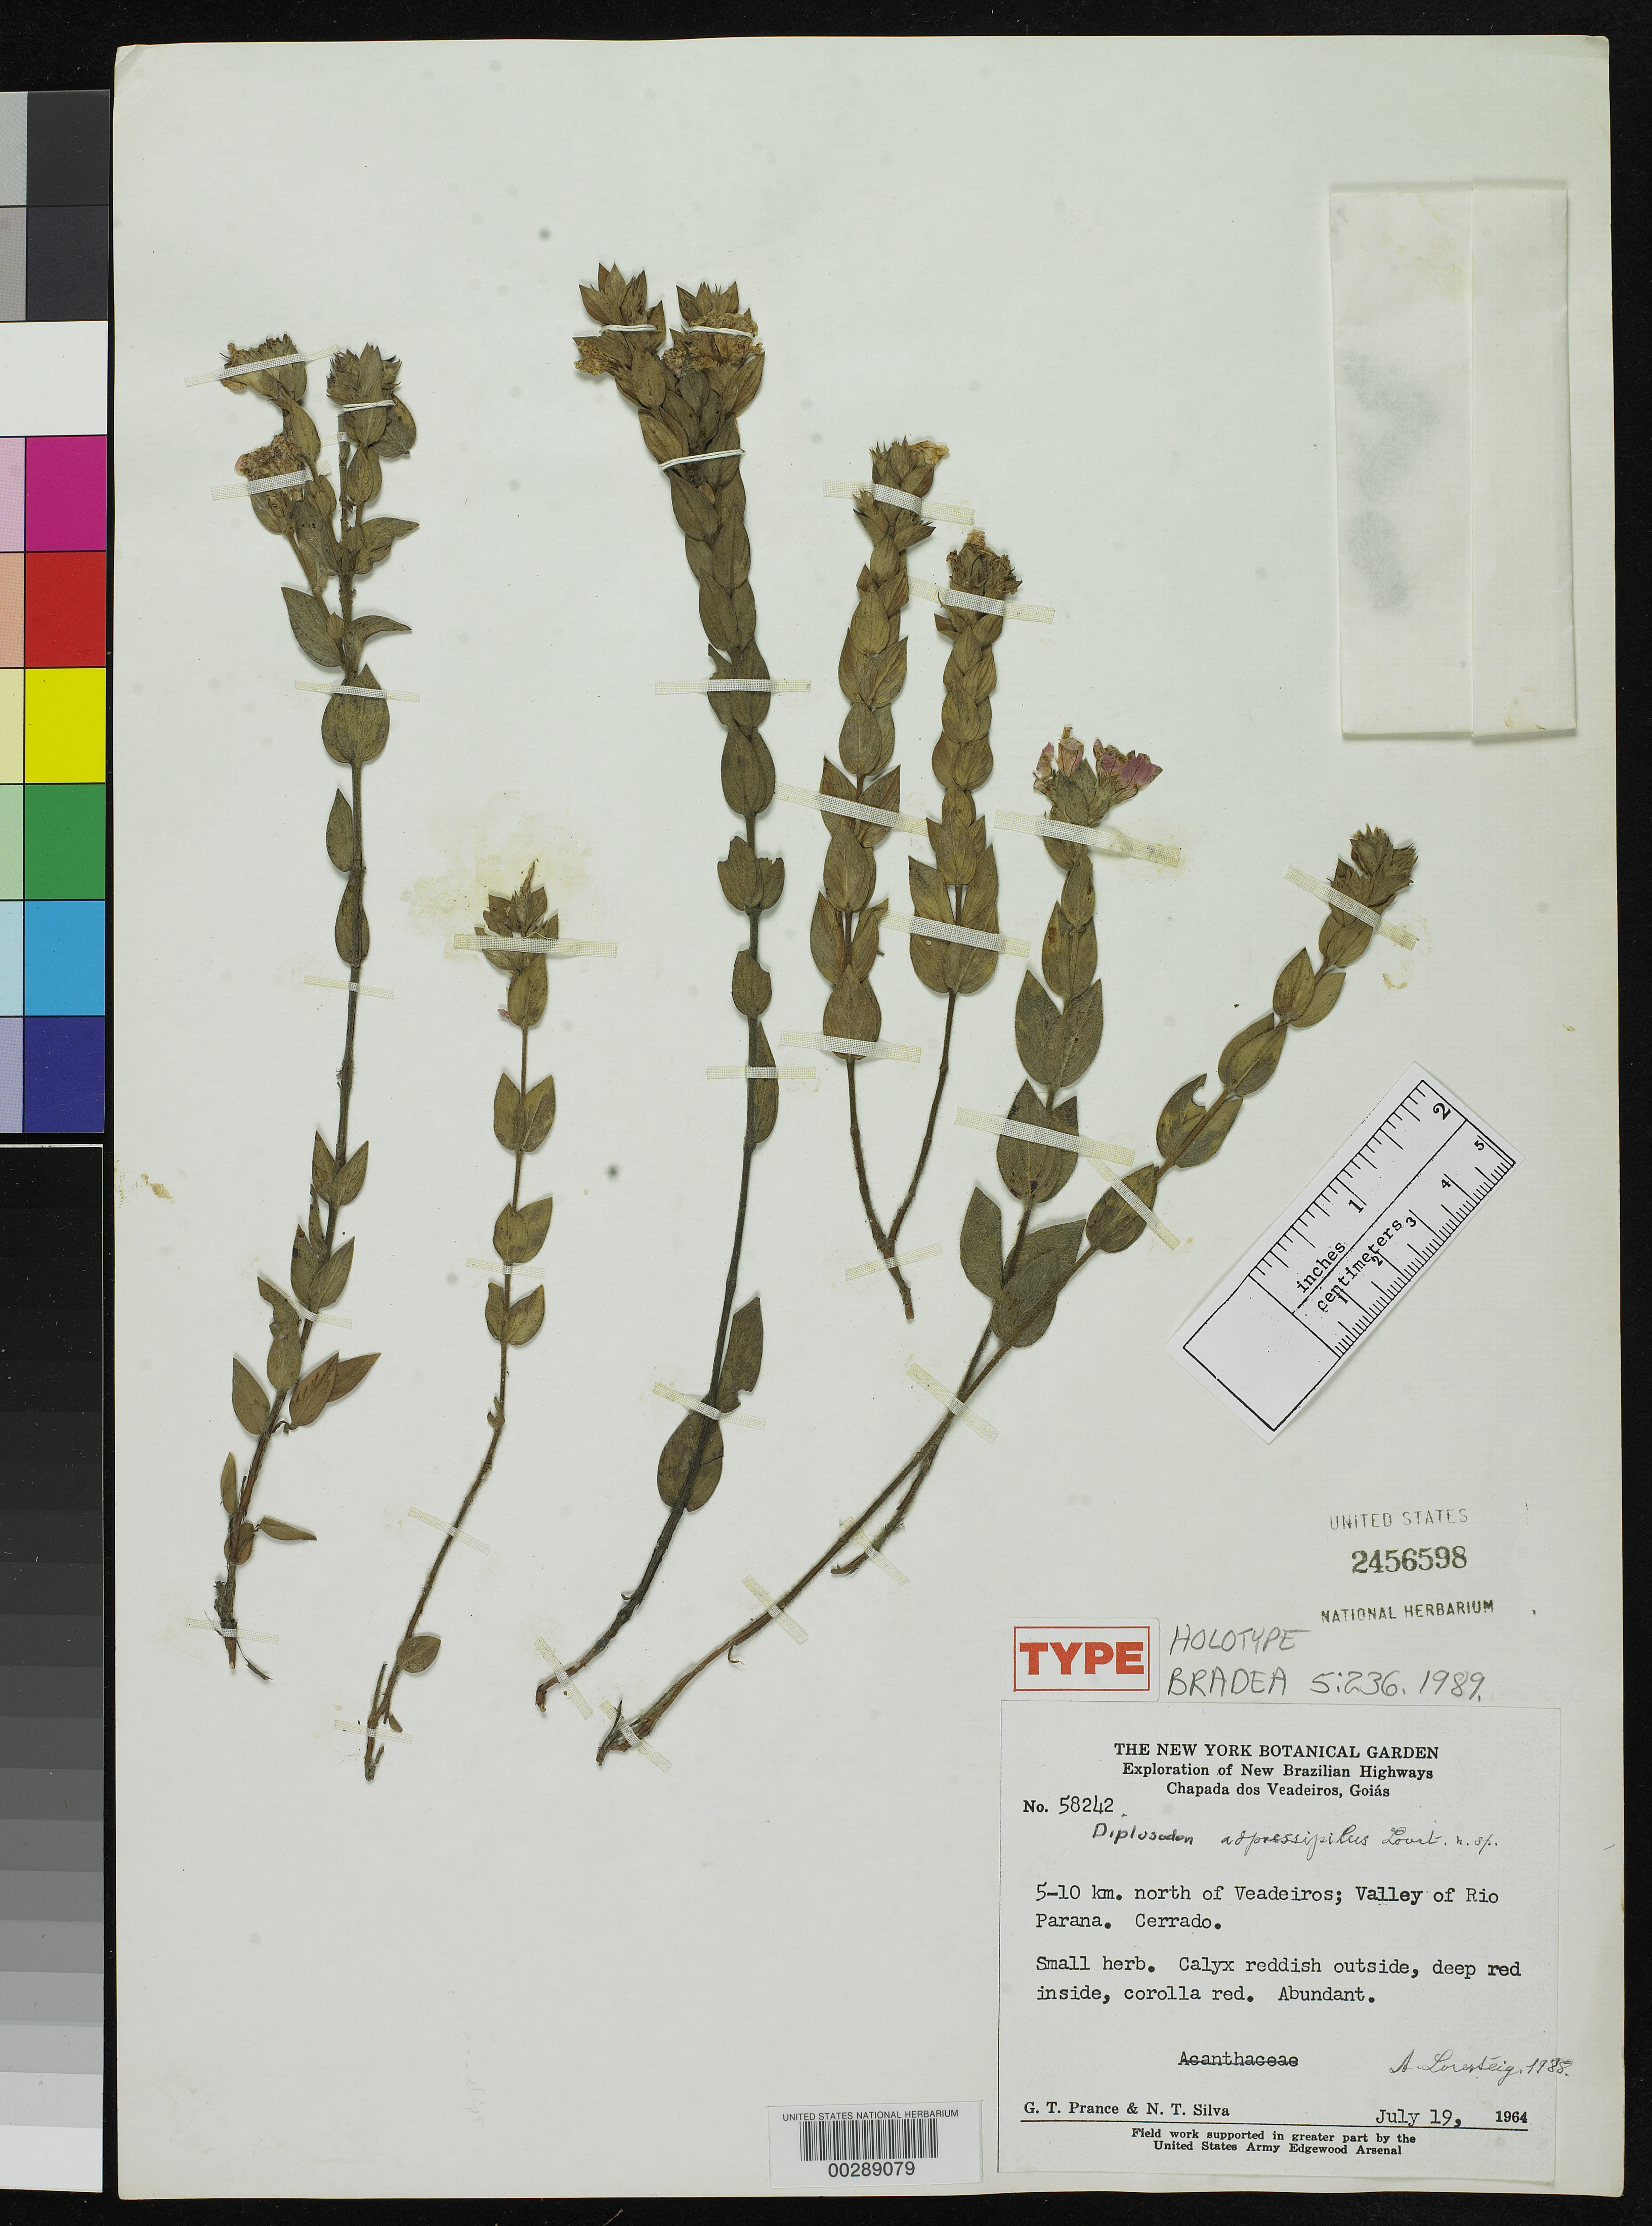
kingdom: Plantae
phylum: Tracheophyta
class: Magnoliopsida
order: Myrtales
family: Lythraceae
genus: Diplusodon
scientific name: Diplusodon adpressipilus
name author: Lourteig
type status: Holotype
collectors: G. T. Prance & N. T. Silva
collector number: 58242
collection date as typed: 19 Jul 1964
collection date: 1964-07-19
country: Brazil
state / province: Goiás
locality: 5-10 km N of Veadeiros, valley of Rio Parana, Cerrado.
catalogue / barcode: US 2456598